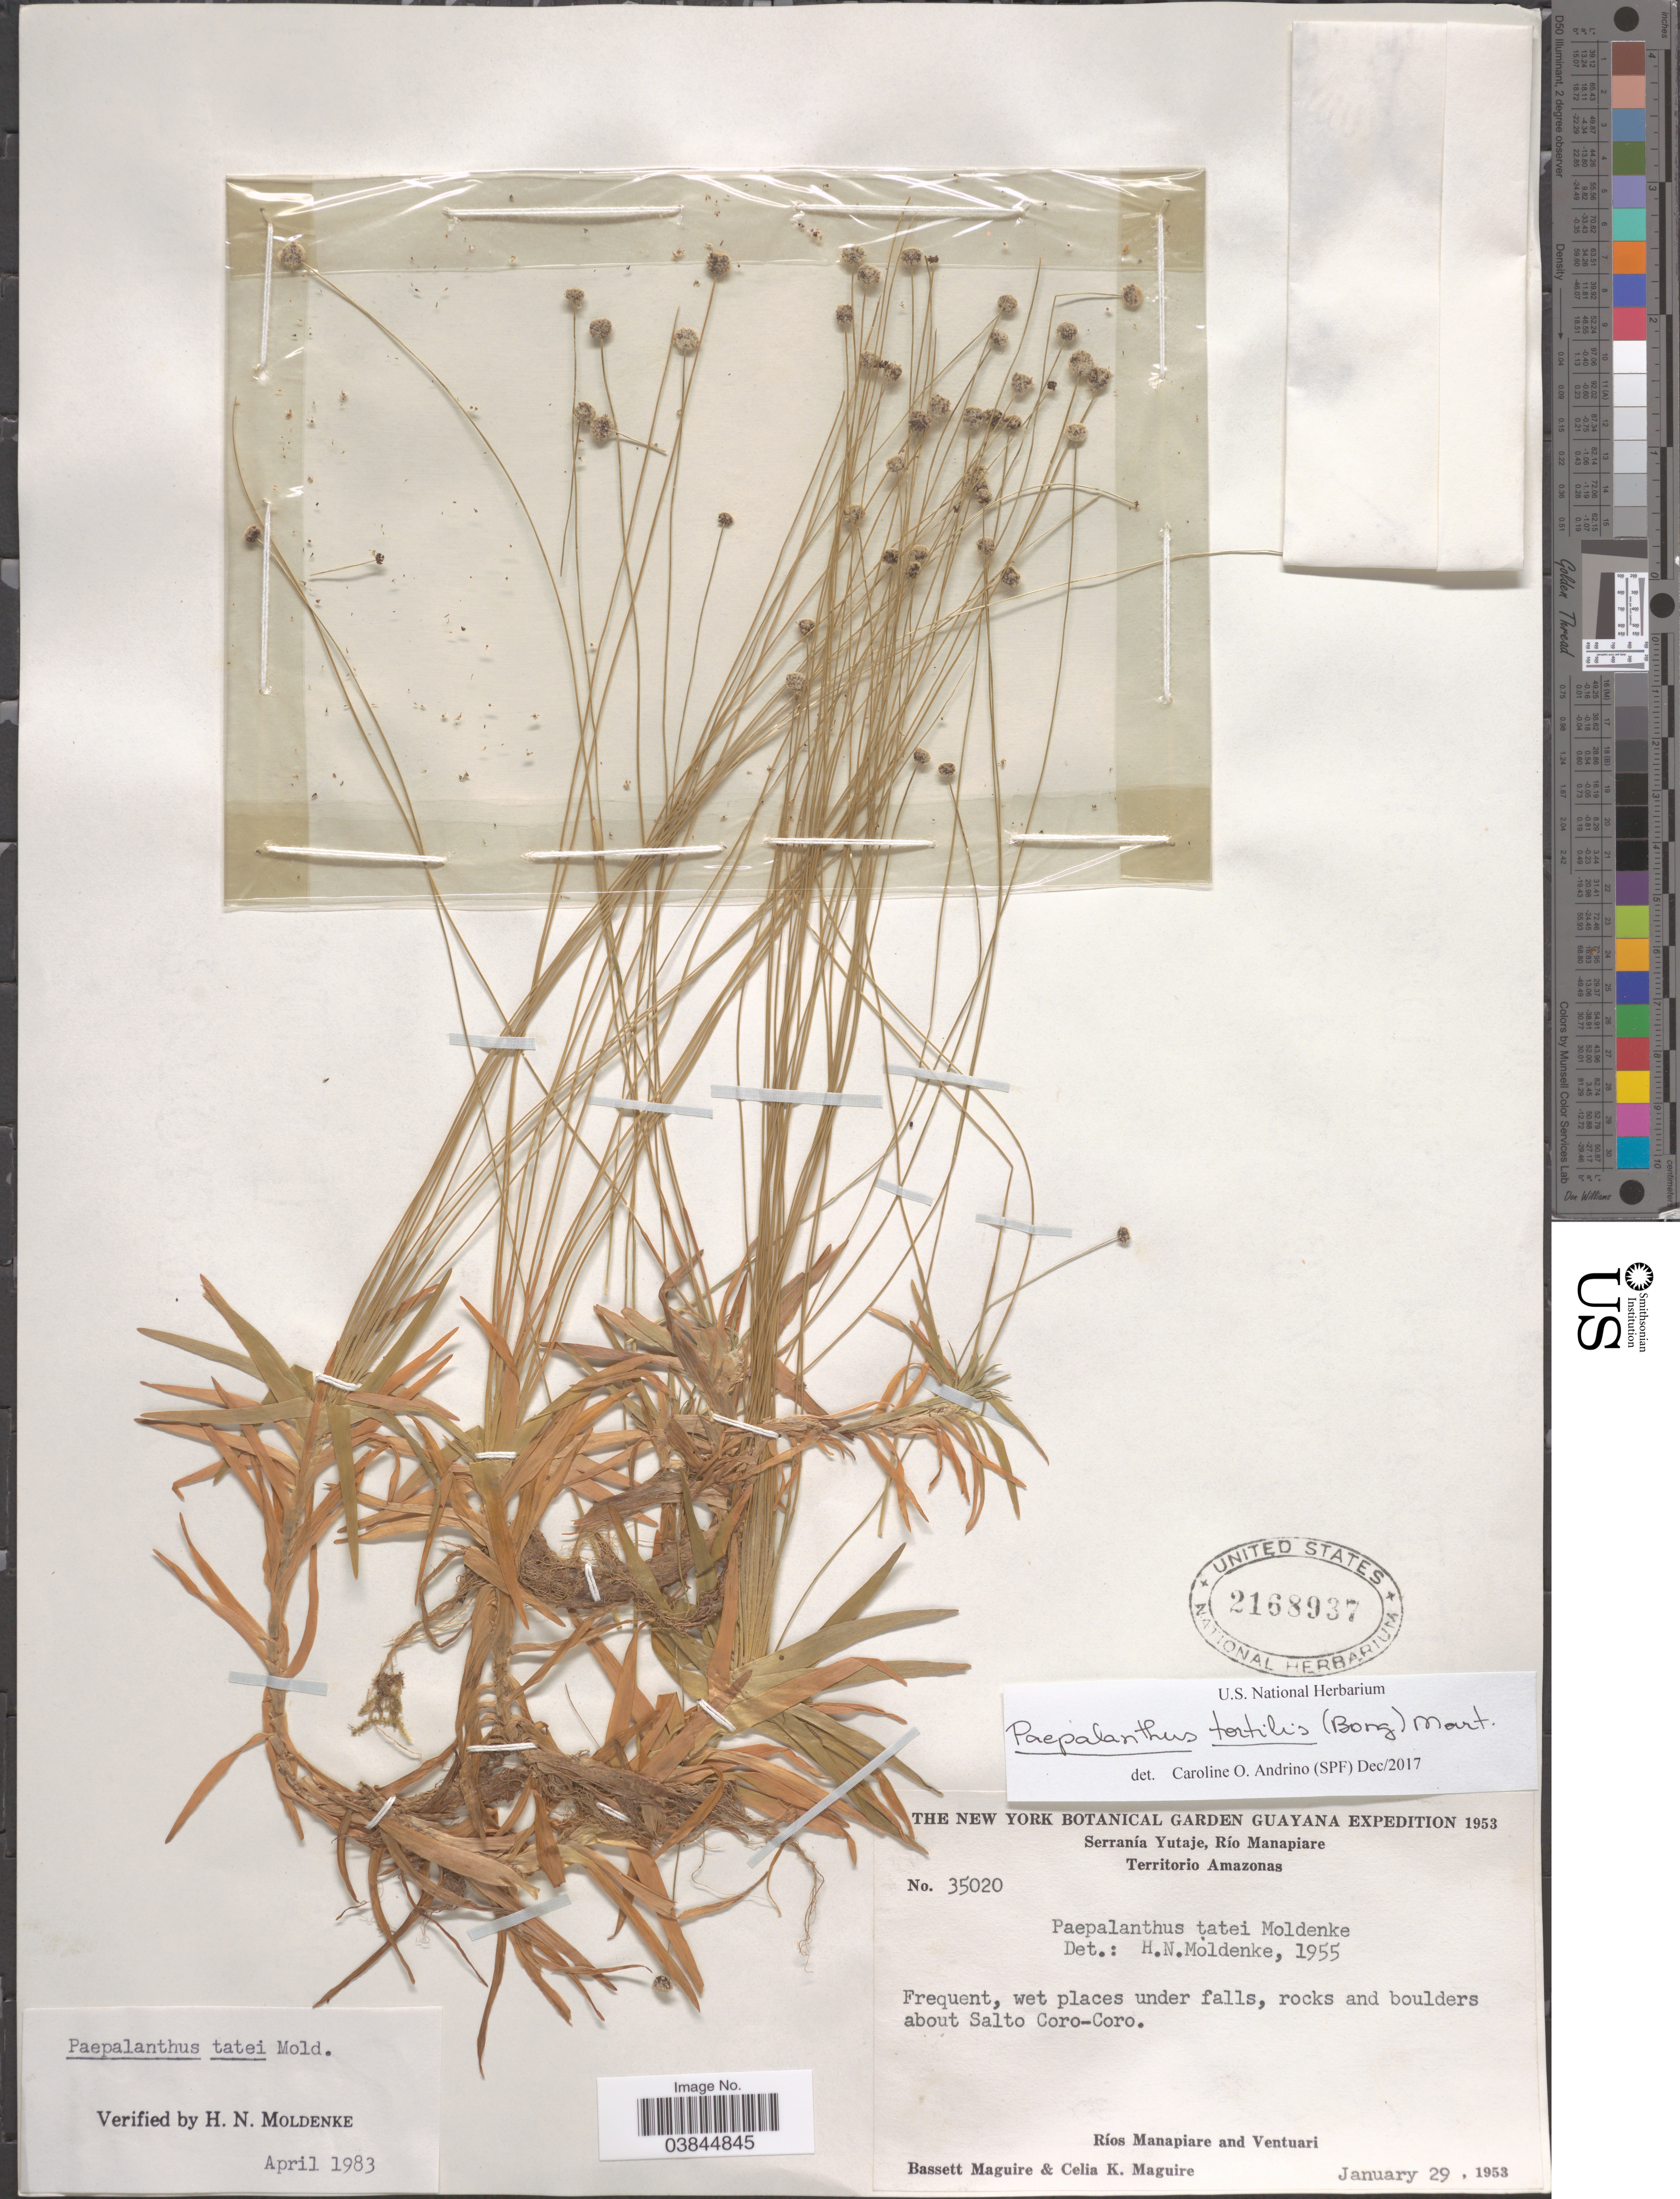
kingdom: Plantae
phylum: Tracheophyta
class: Liliopsida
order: Poales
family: Eriocaulaceae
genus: Paepalanthus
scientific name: Paepalanthus tortilis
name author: (Bong.) Koern.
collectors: B. Maguire & C. K. Maguire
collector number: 35020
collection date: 1953-01-29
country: Venezuela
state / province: Amazonas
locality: Serranía Yutaje, Río Manapiare. Territorio Amazonas. About Salto Coro-Coro. Ríos Manapiare and Ventuari.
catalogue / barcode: US 2168937